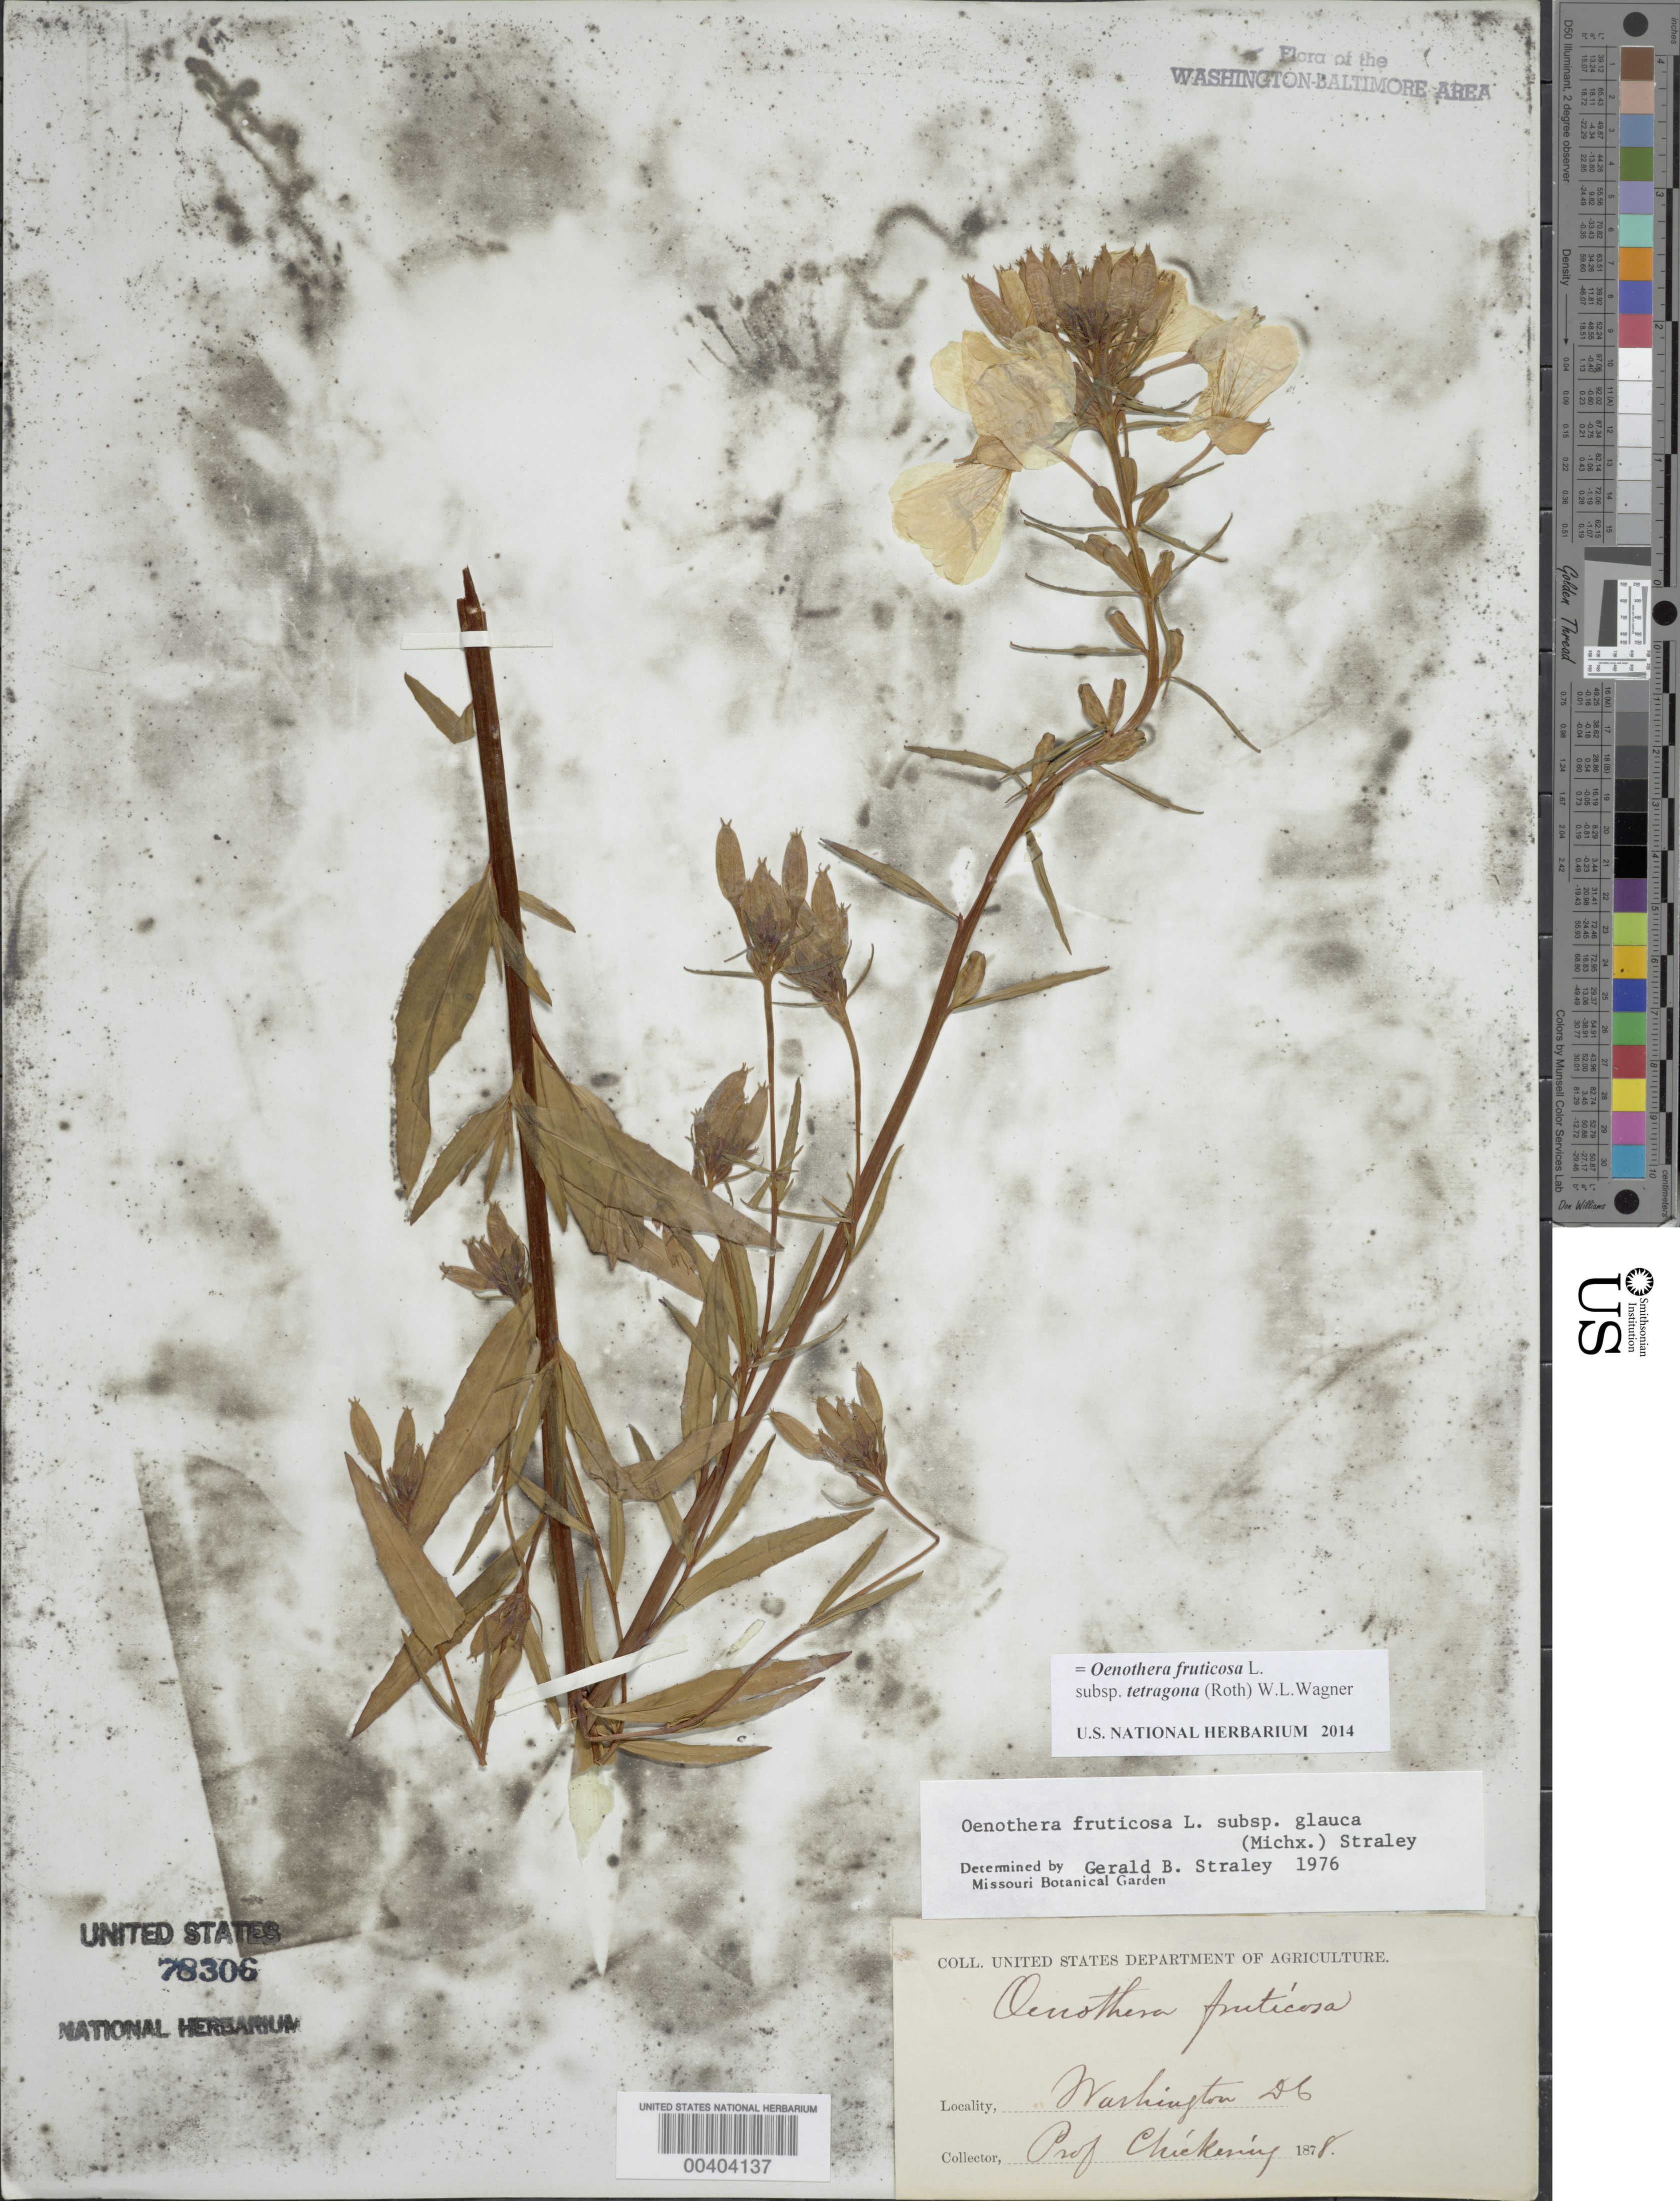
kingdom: Plantae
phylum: Tracheophyta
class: Magnoliopsida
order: Myrtales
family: Onagraceae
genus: Oenothera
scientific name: Oenothera fruticosa subsp. tetragona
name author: (Roth) W.L. Wagner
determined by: Wagner, W. L., (BOT), Smithsonian Institution - National Museum of Natural History (UNITED STATES)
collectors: J. Chickering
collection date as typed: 1878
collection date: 1878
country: United States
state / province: District of Columbia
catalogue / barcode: US 78306